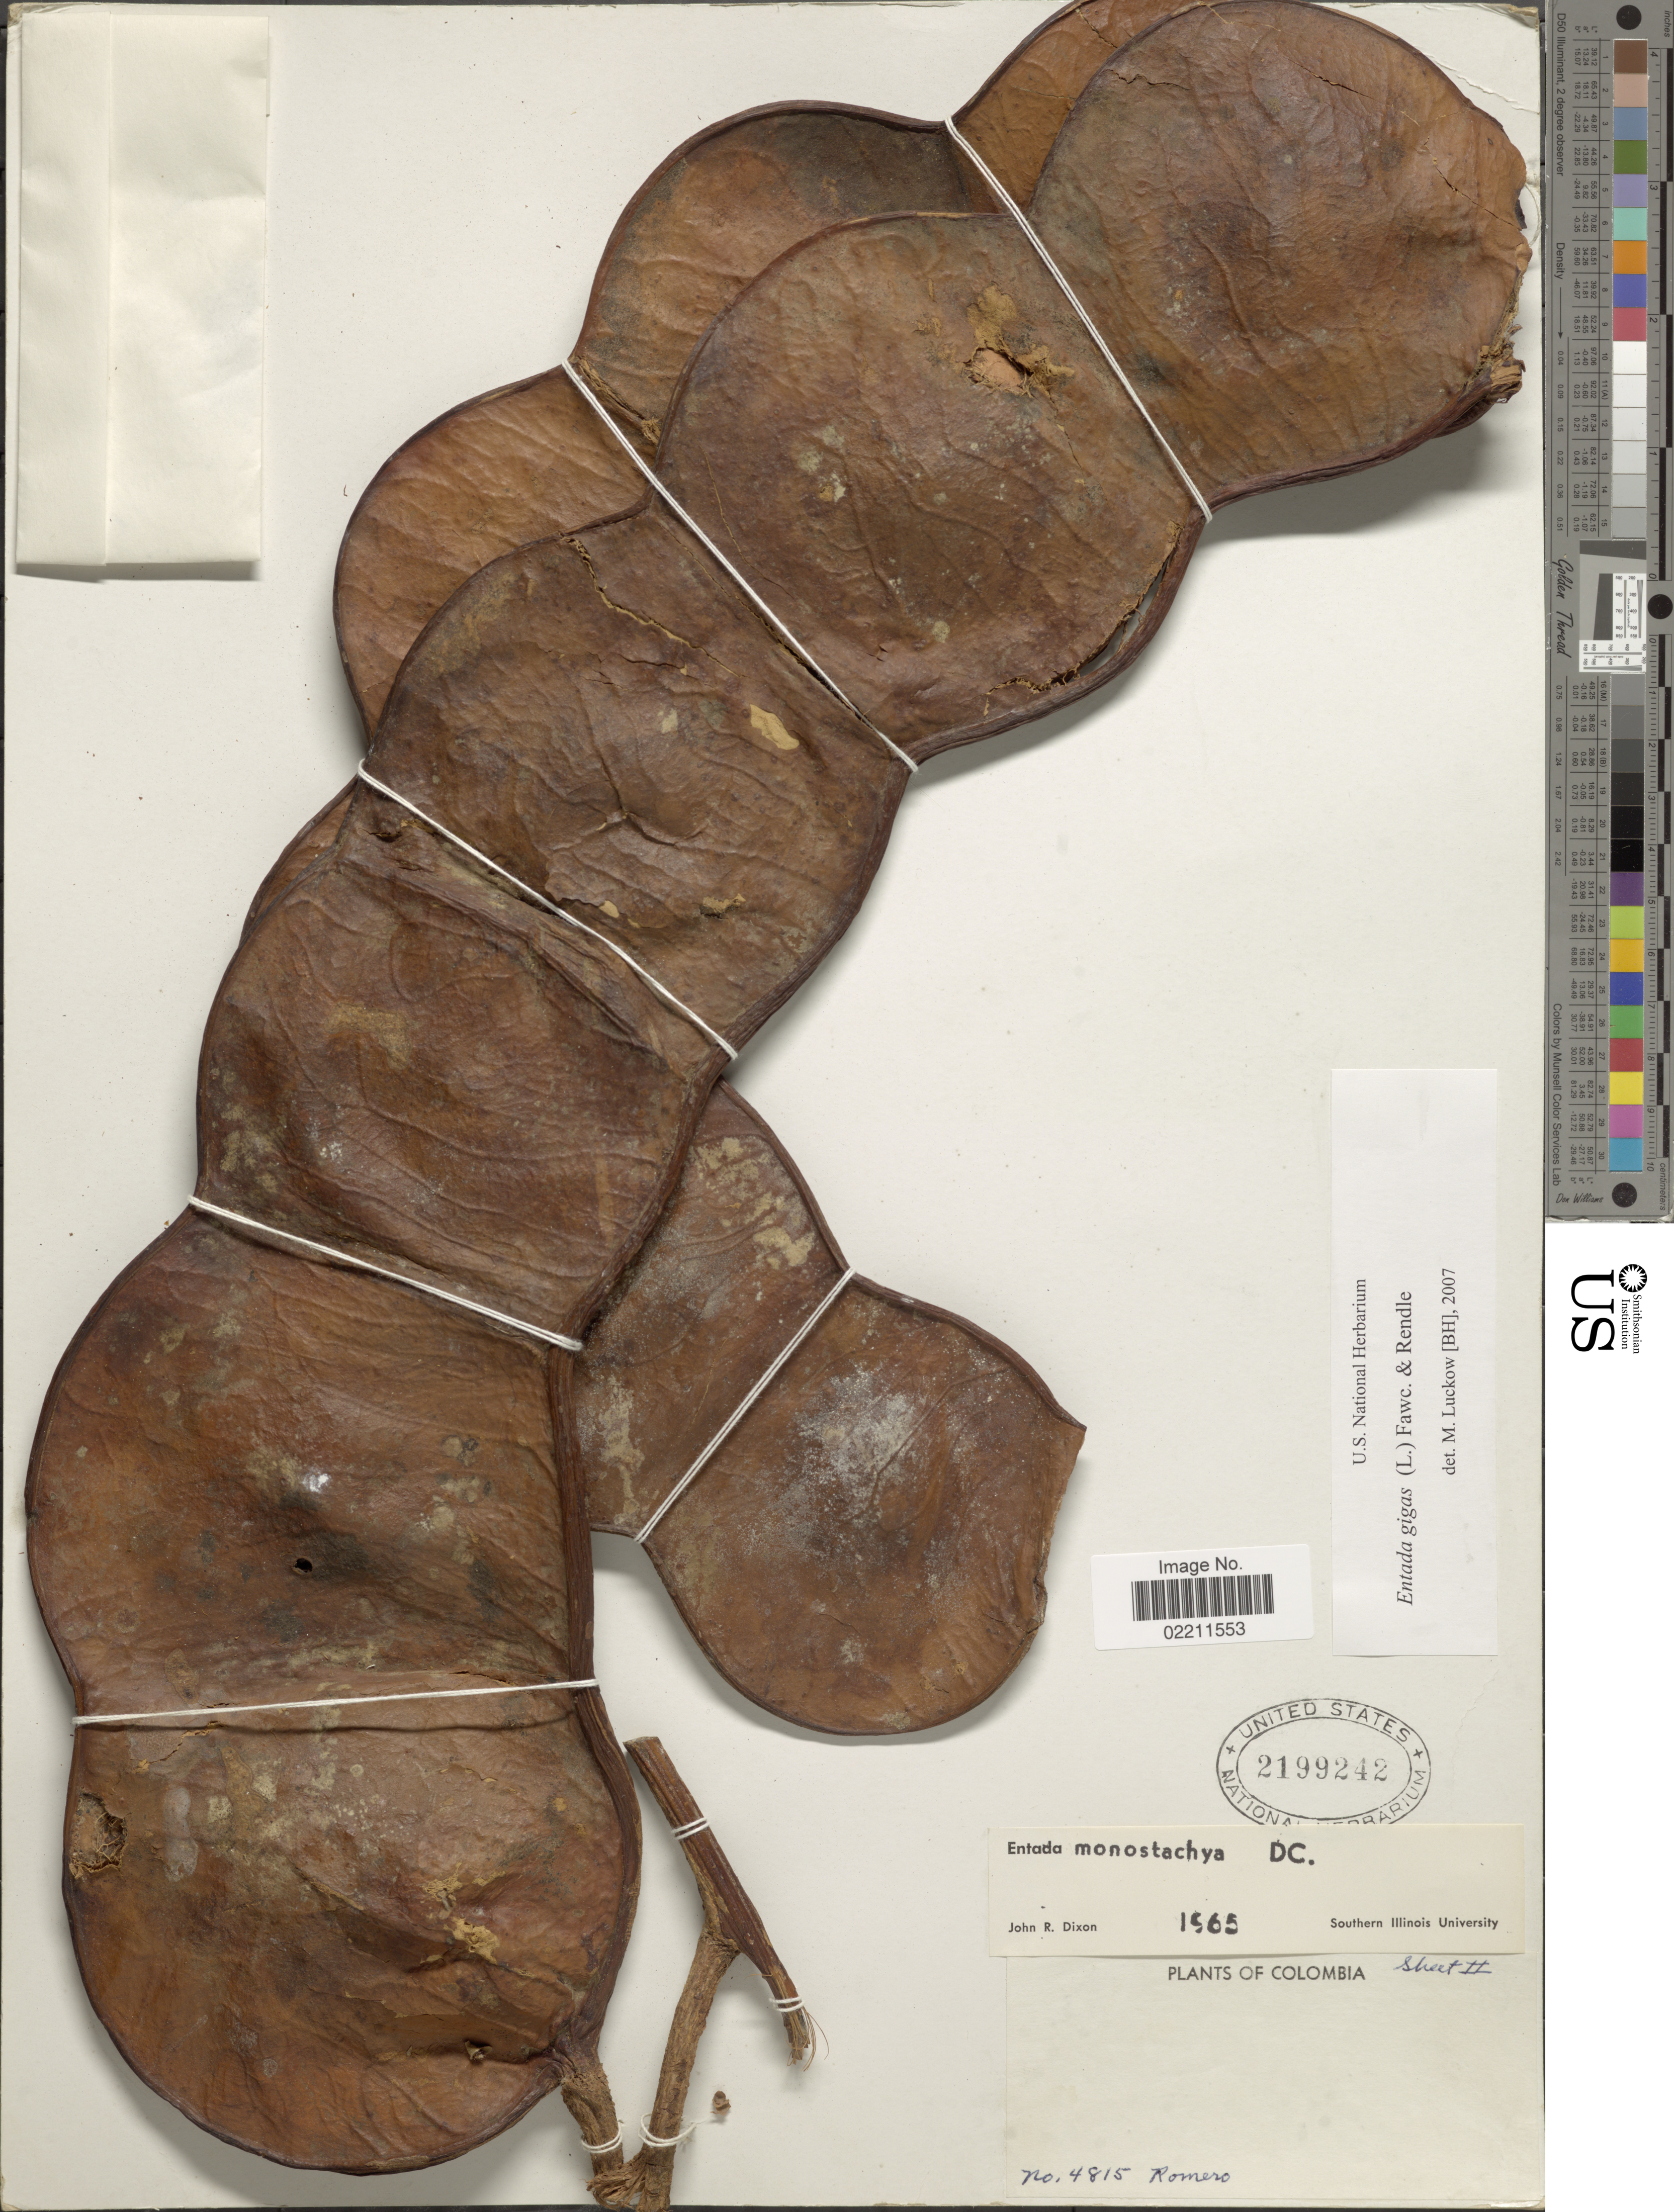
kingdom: Plantae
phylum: Tracheophyta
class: Magnoliopsida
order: Fabales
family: Fabaceae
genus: Entada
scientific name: Entada gigas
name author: (L.) Fawc. & Rendle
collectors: -. Romero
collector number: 4815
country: Colombia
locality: Colombia.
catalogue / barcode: US 2199242